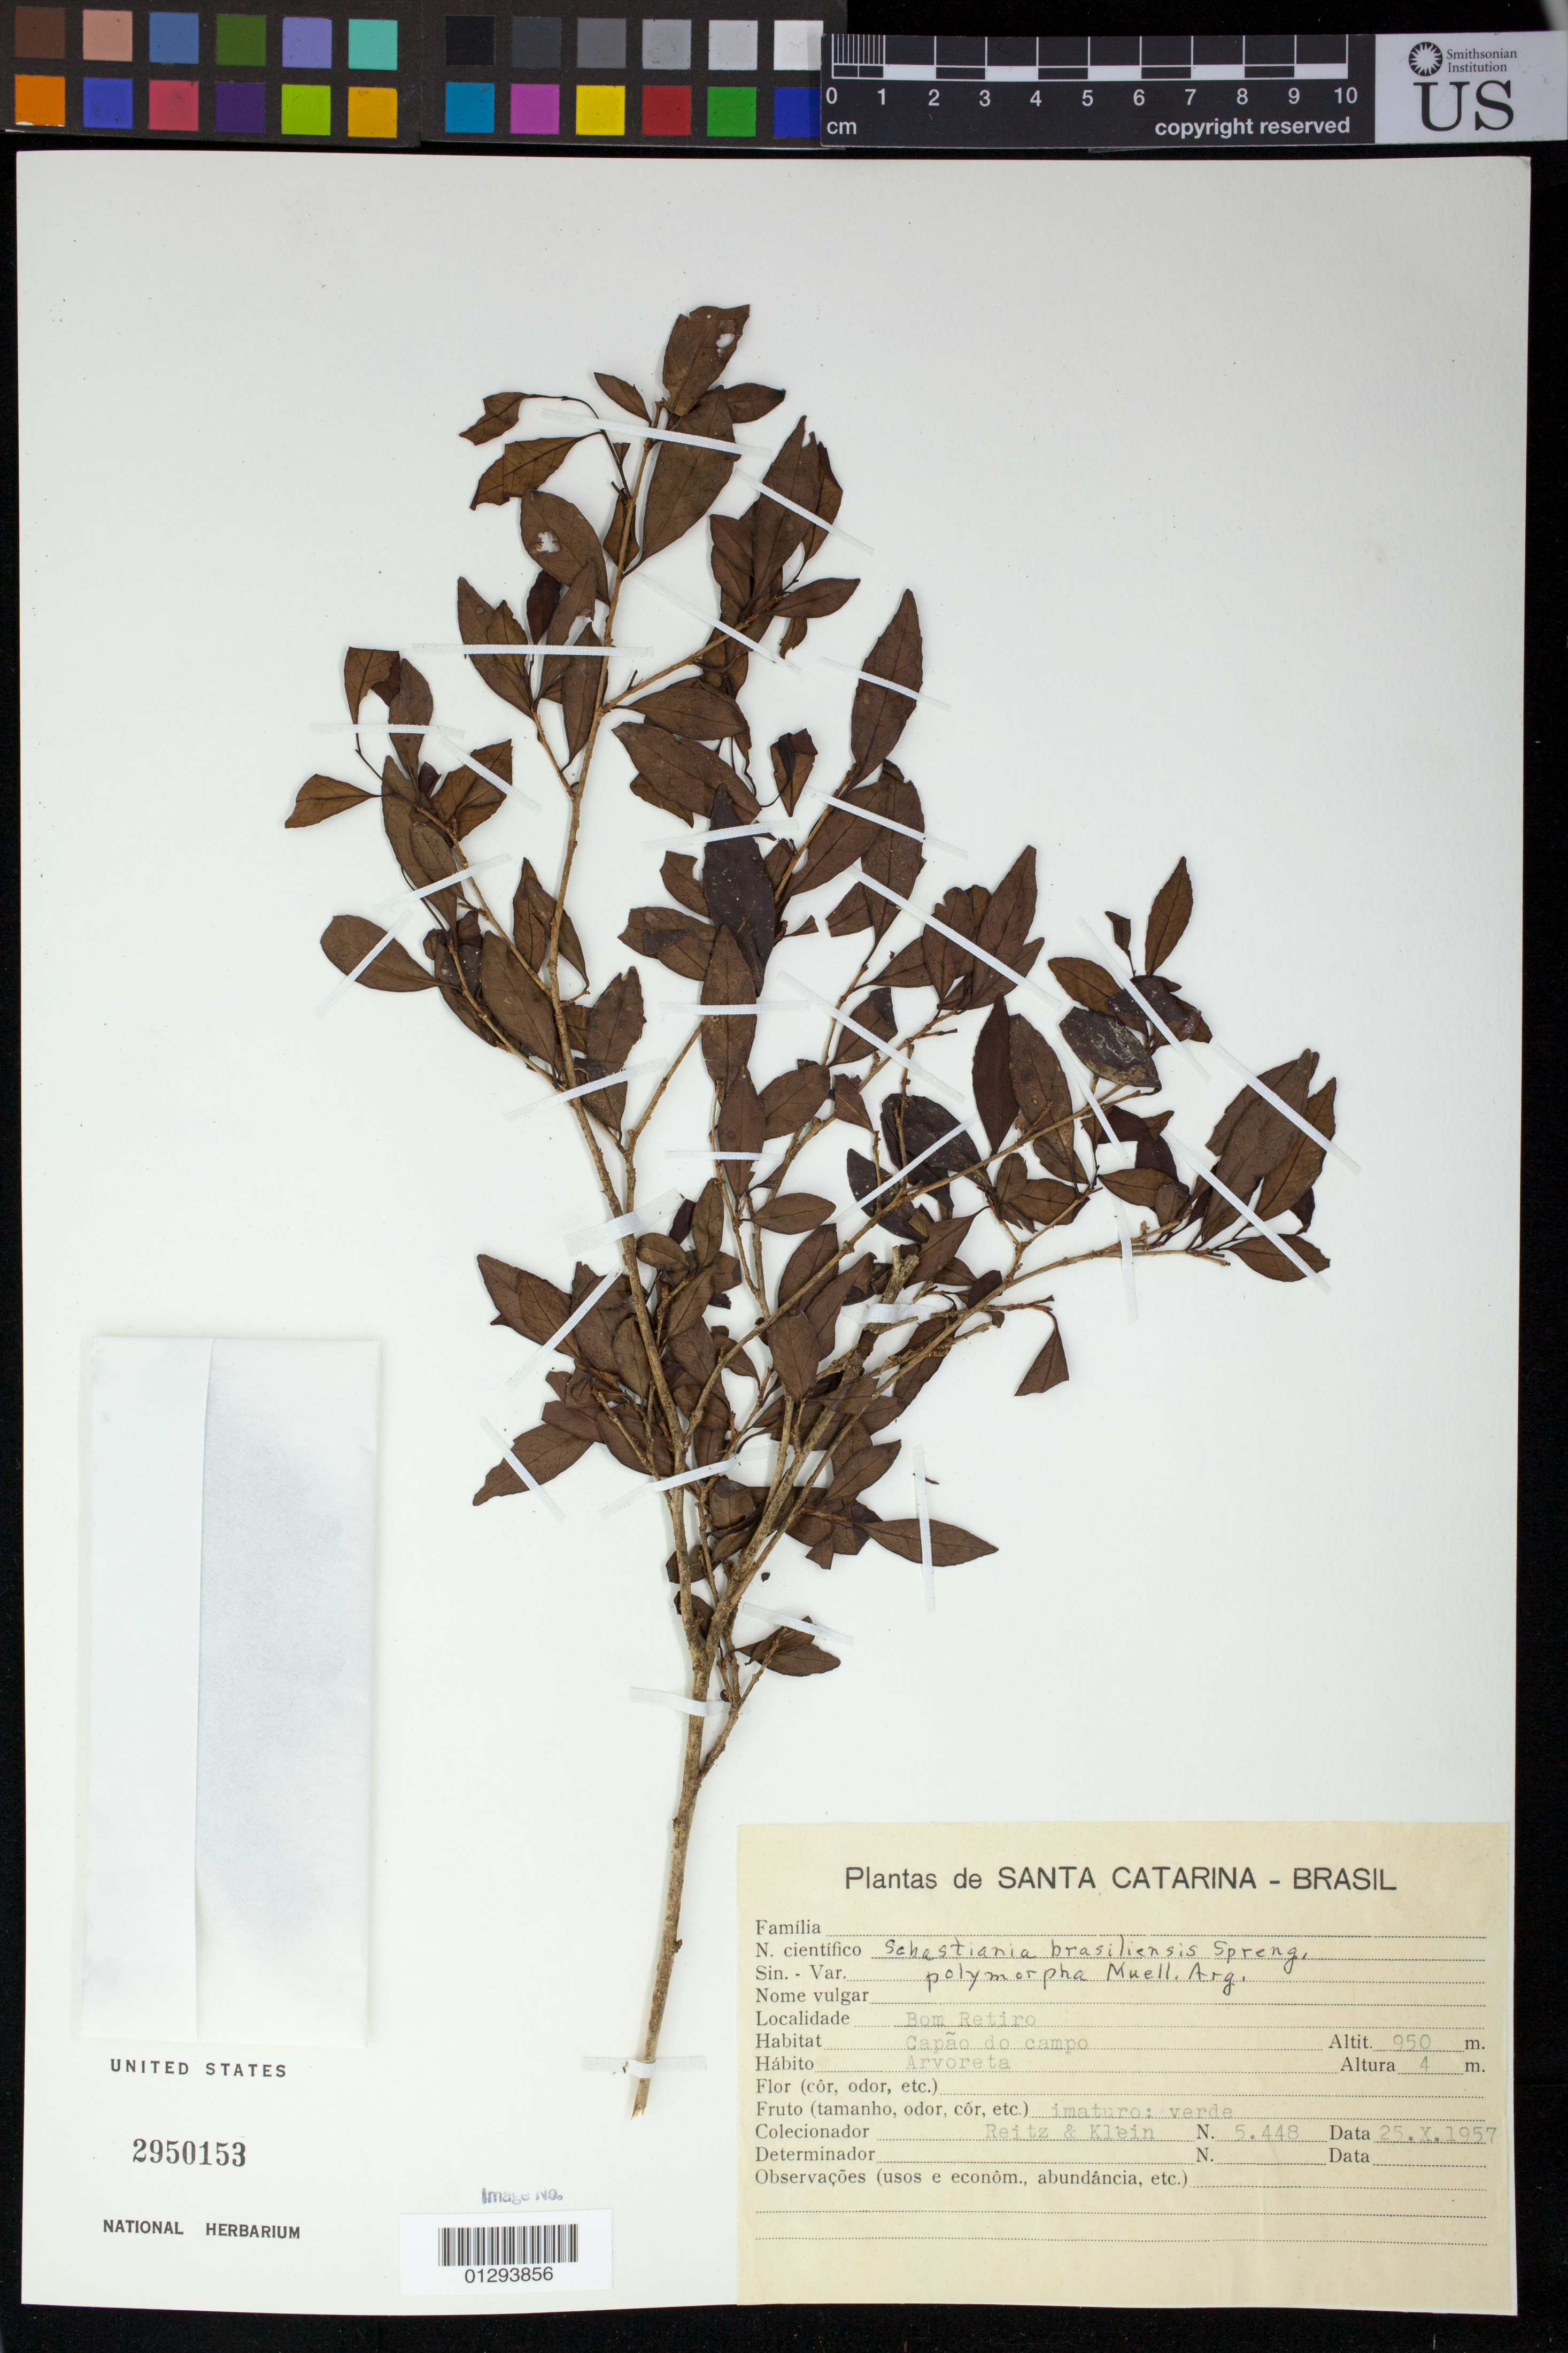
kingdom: Plantae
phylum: Tracheophyta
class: Magnoliopsida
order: Malpighiales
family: Euphorbiaceae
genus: Sebastiania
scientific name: Sebastiania brasiliensis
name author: Spreng.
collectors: R. Reitz & Klein, --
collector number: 5.448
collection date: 1957-10-25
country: Brazil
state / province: Santa Catarina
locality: Bom Retiro.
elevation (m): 950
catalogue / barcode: US 2950153